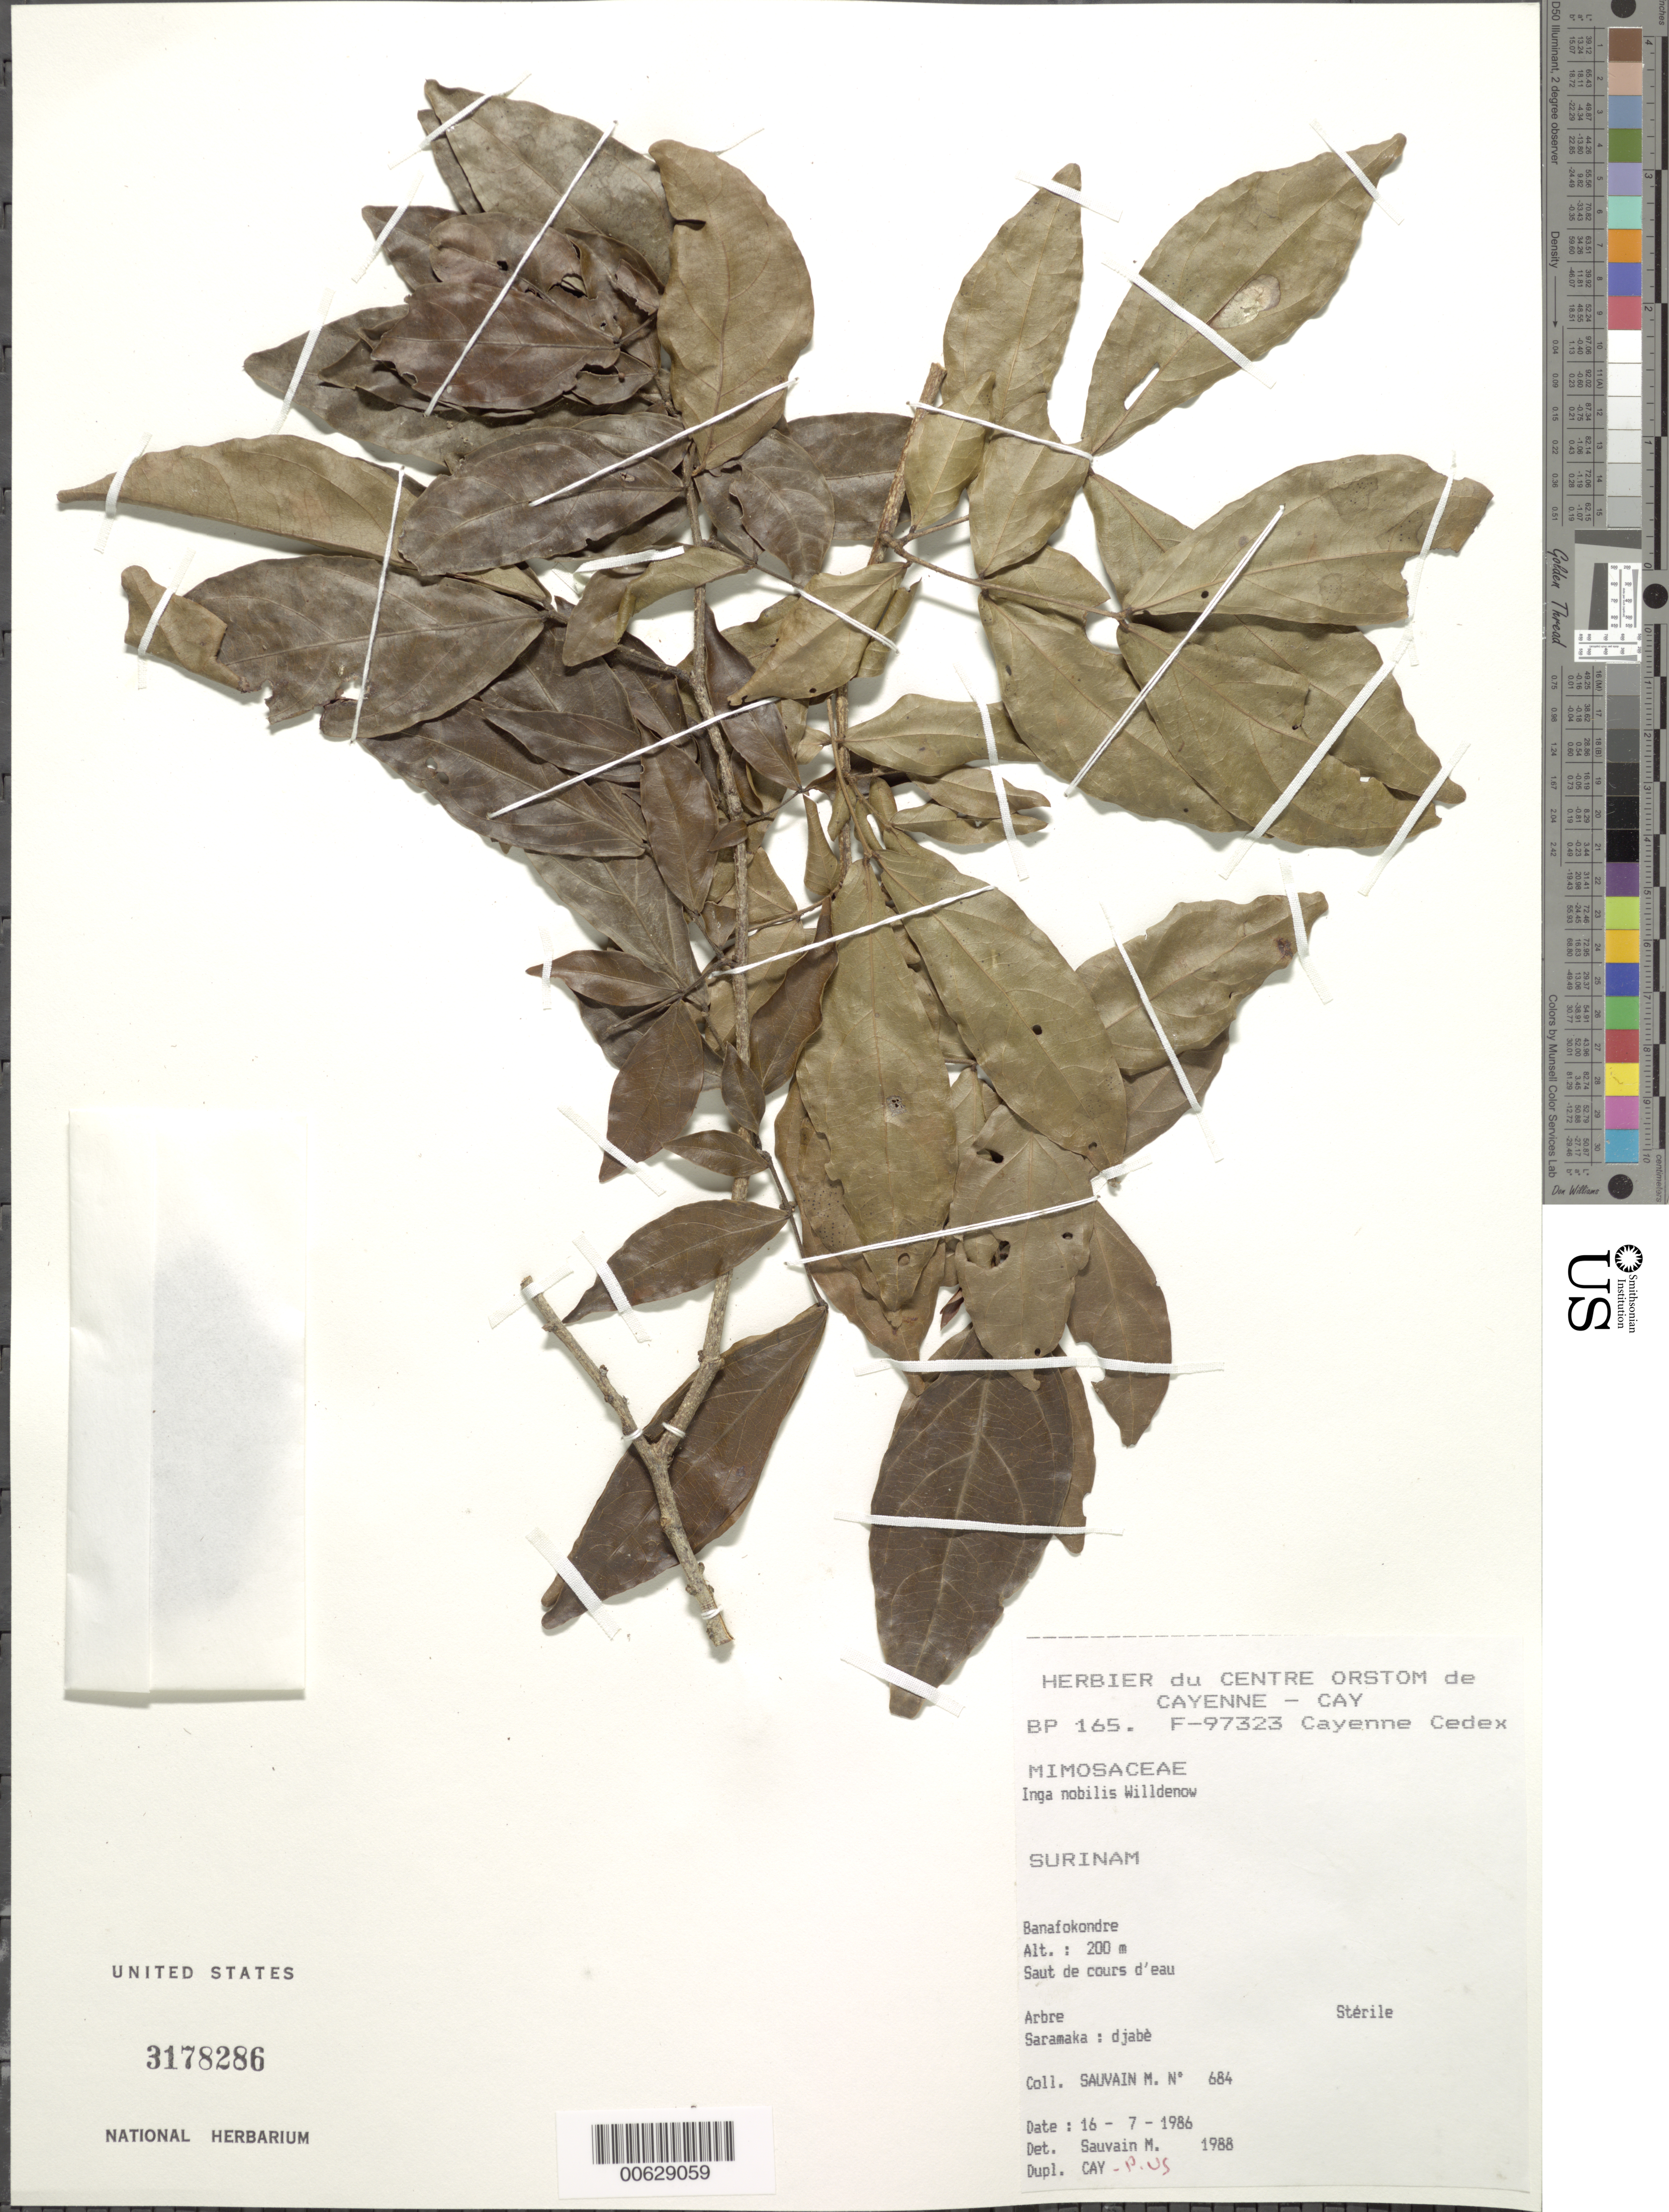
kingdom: Plantae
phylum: Tracheophyta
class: Magnoliopsida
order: Fabales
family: Fabaceae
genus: Inga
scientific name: Inga nobilis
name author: Willd.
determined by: Sauvain, M.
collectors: M. Sauvain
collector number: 684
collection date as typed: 16-Jul-86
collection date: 1986-07-16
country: Suriname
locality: Banafokondre, SURINAMEe R.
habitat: Saut de cours d'eau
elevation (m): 200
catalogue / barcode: US 3178286